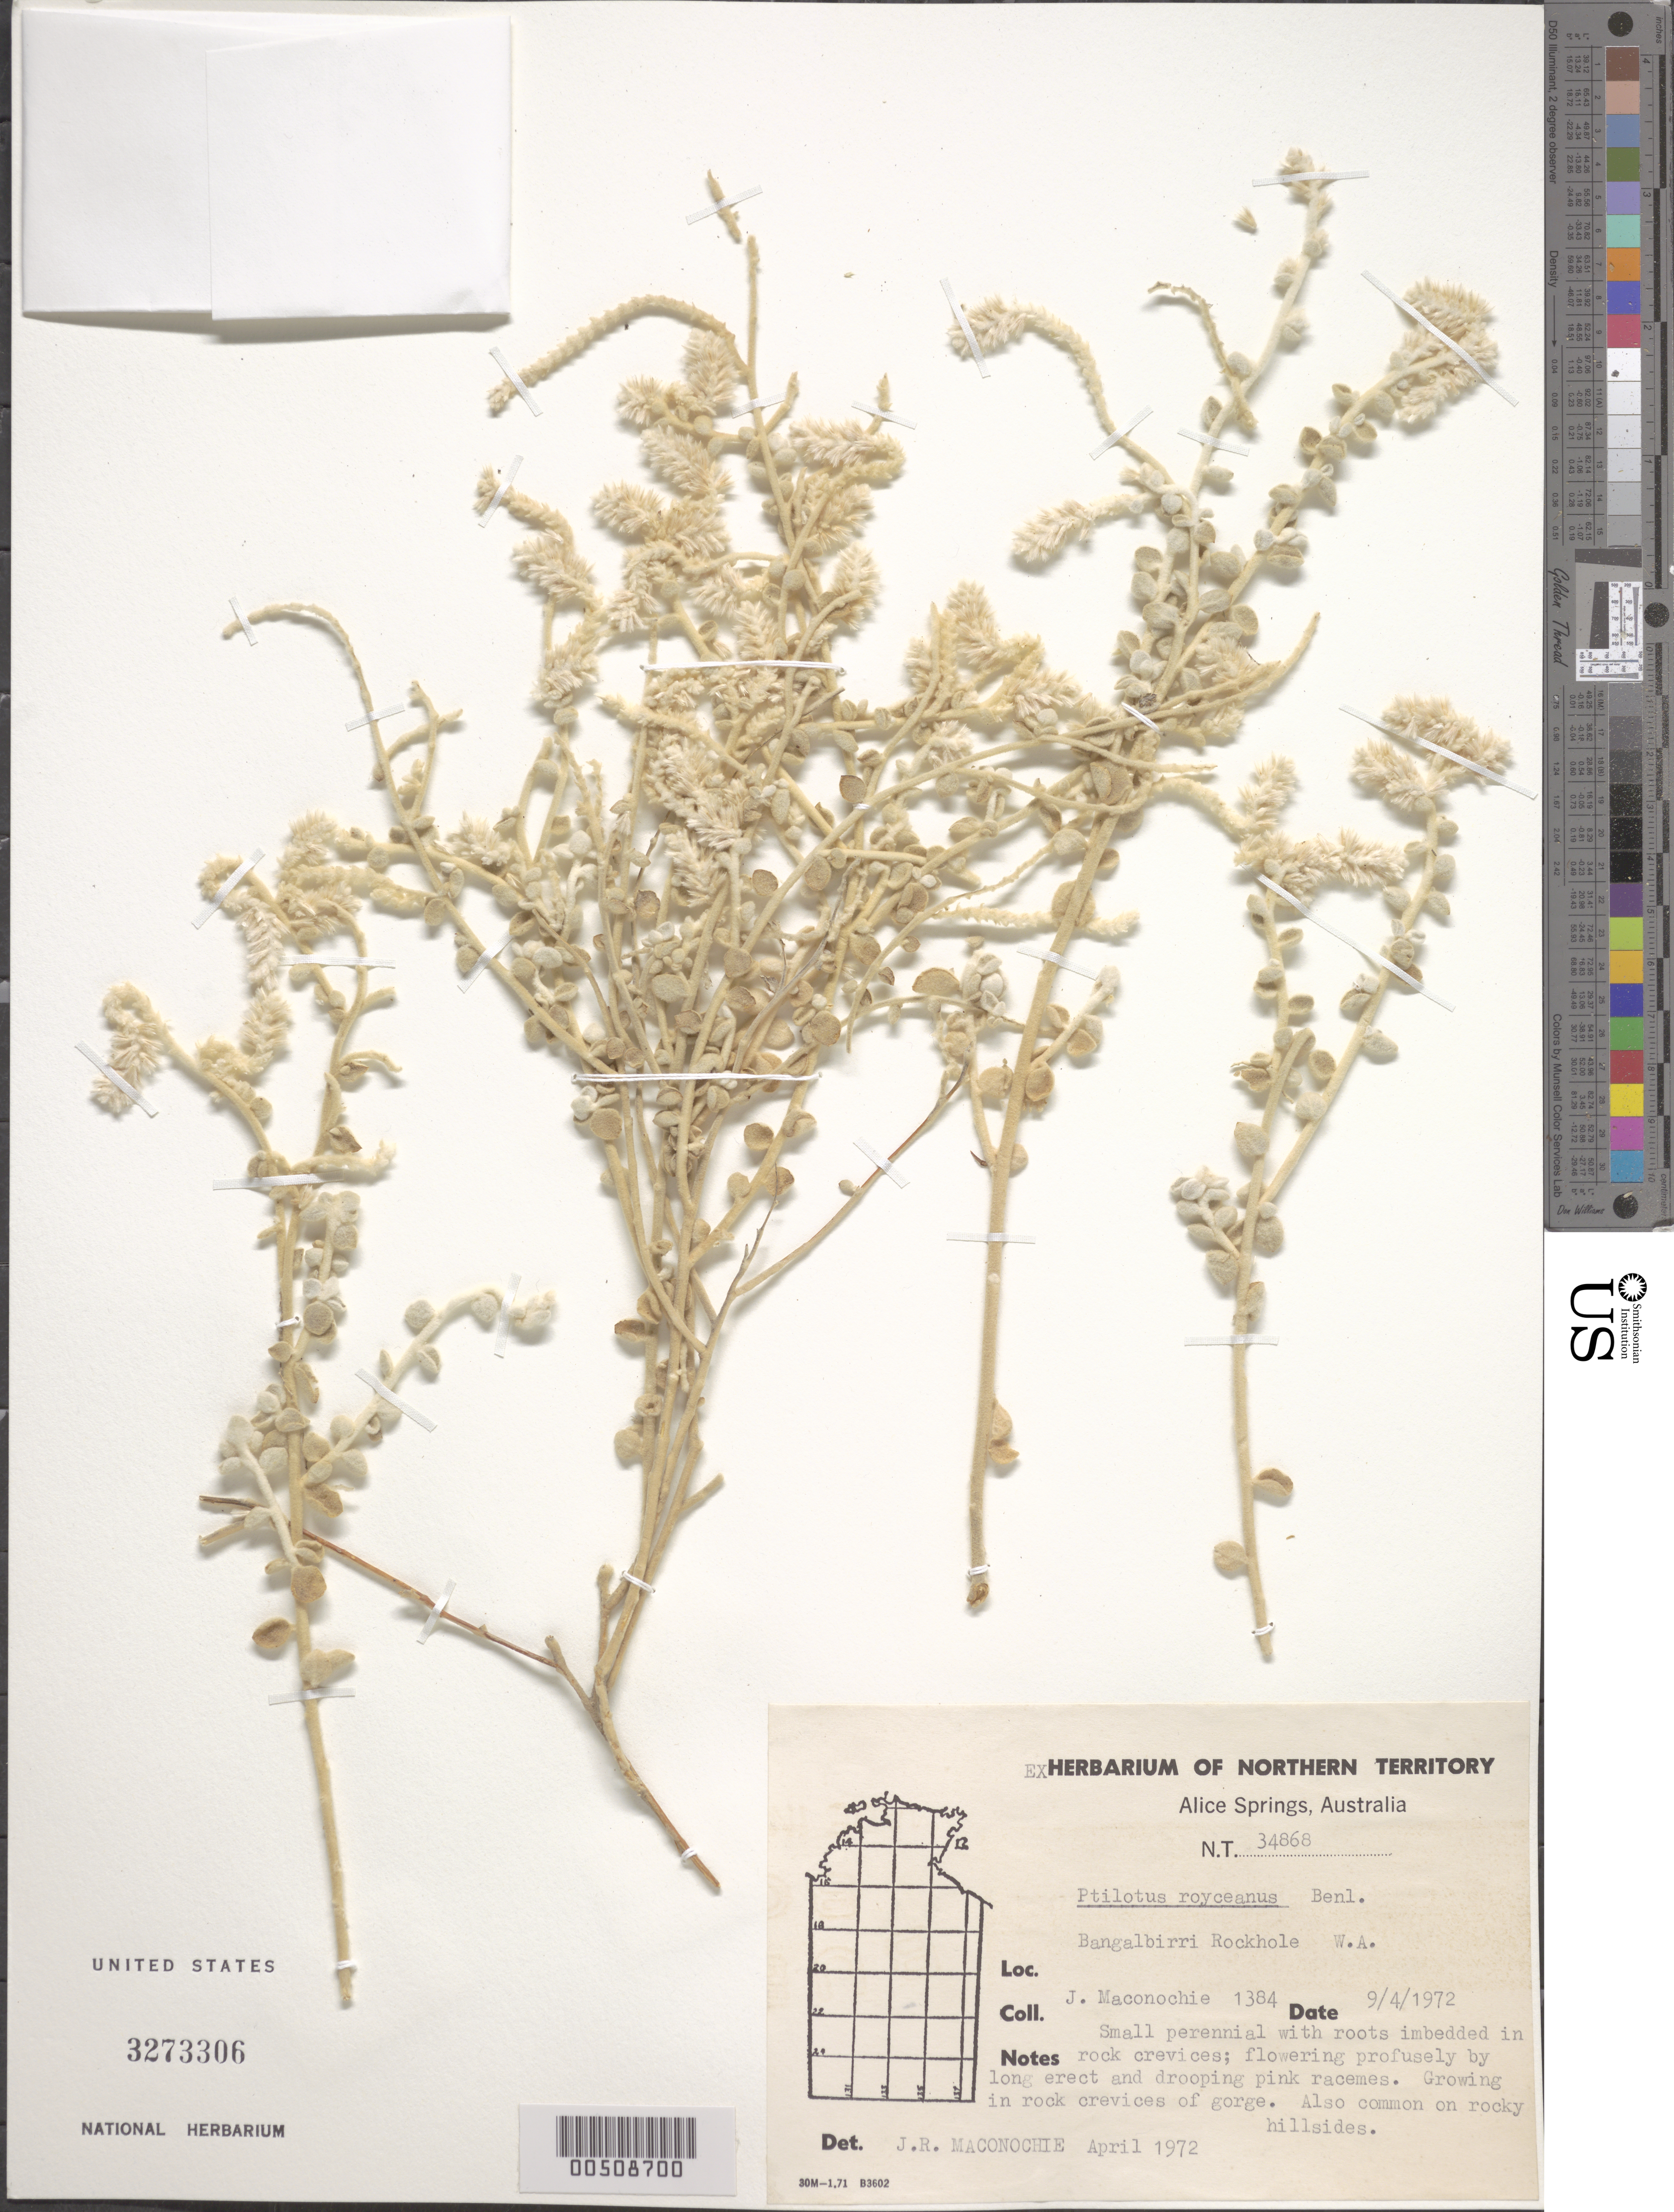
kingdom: Plantae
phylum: Tracheophyta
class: Magnoliopsida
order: Caryophyllales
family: Amaranthaceae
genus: Ptilotus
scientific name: Ptilotus royceanus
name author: Benl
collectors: J. Maconochie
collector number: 34868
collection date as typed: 09 Apr 1972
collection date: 1972-04-09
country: Australia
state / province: Northern Territory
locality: Alice springs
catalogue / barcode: US 3273306